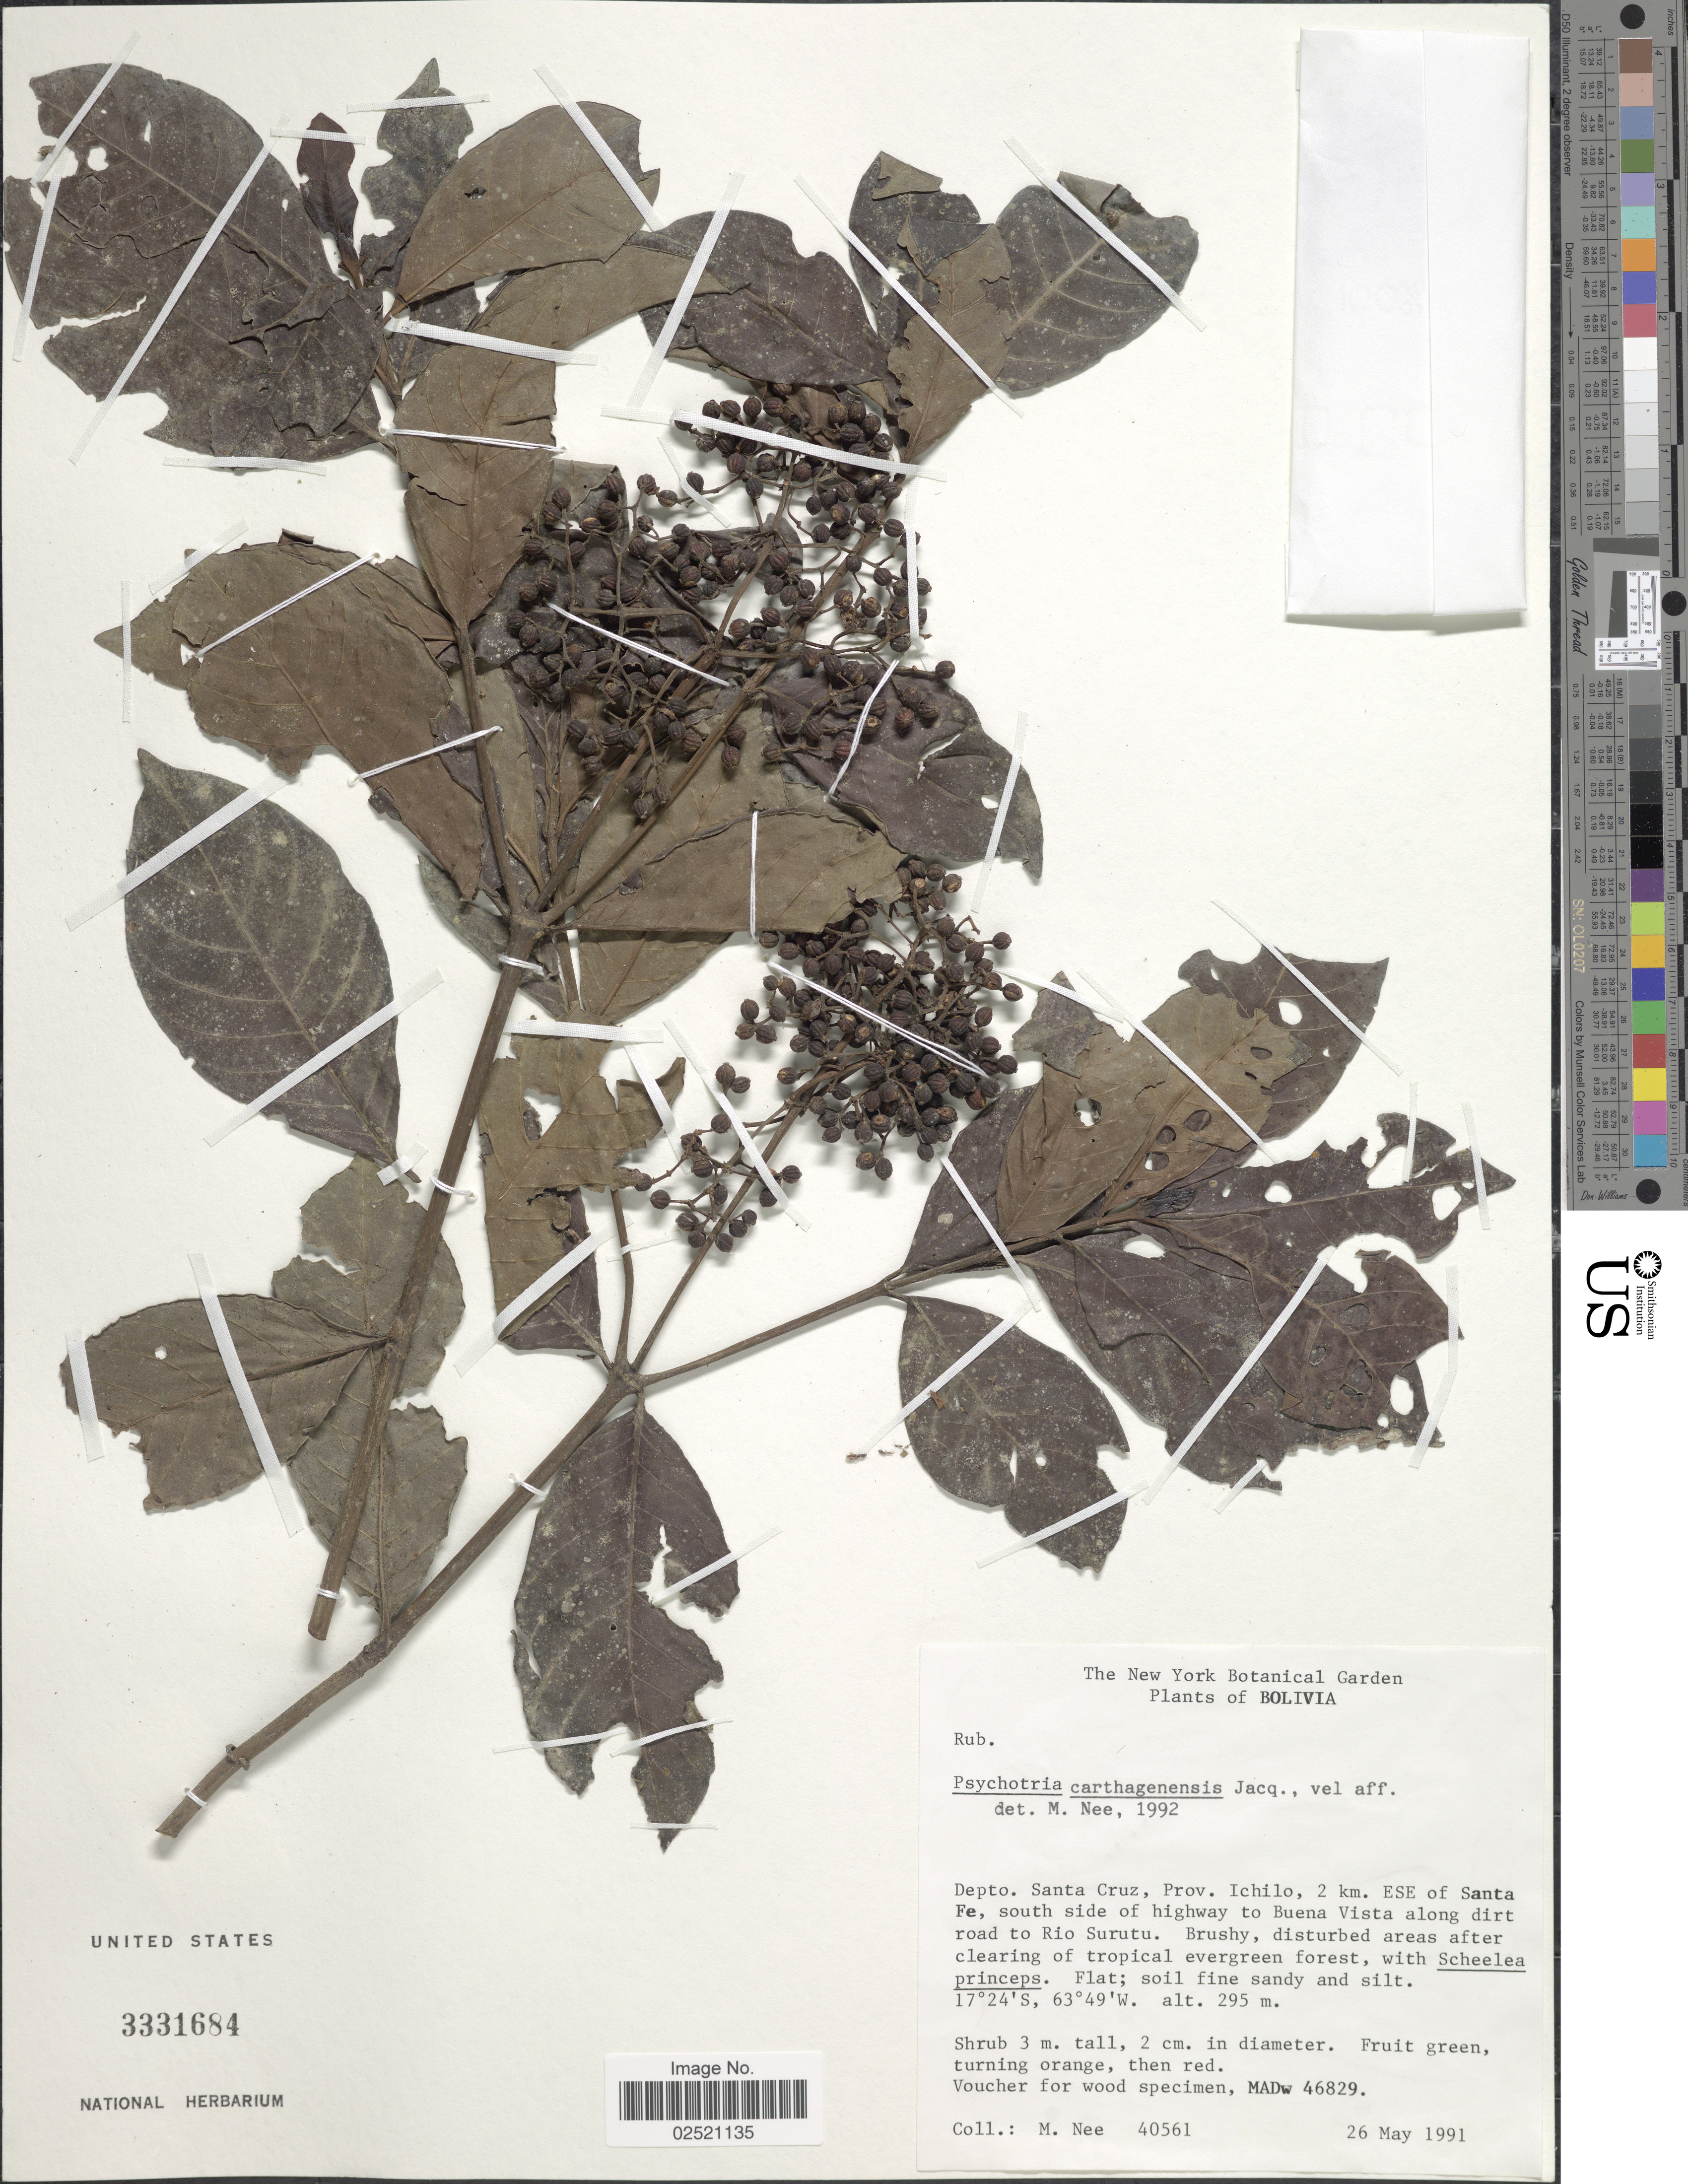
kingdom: Plantae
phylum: Tracheophyta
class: Magnoliopsida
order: Gentianales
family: Rubiaceae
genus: Psychotria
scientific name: Psychotria carthagenensis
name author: Jacq.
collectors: M. Nee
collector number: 40561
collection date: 1991-05-26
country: Bolivia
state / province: Santa Cruz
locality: Prov. Ichilo, 2 km. ESE of Santa Fe, south of highway to Buena Vista along dirt road to Rio Surutu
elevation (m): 295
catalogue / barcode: US 3331684